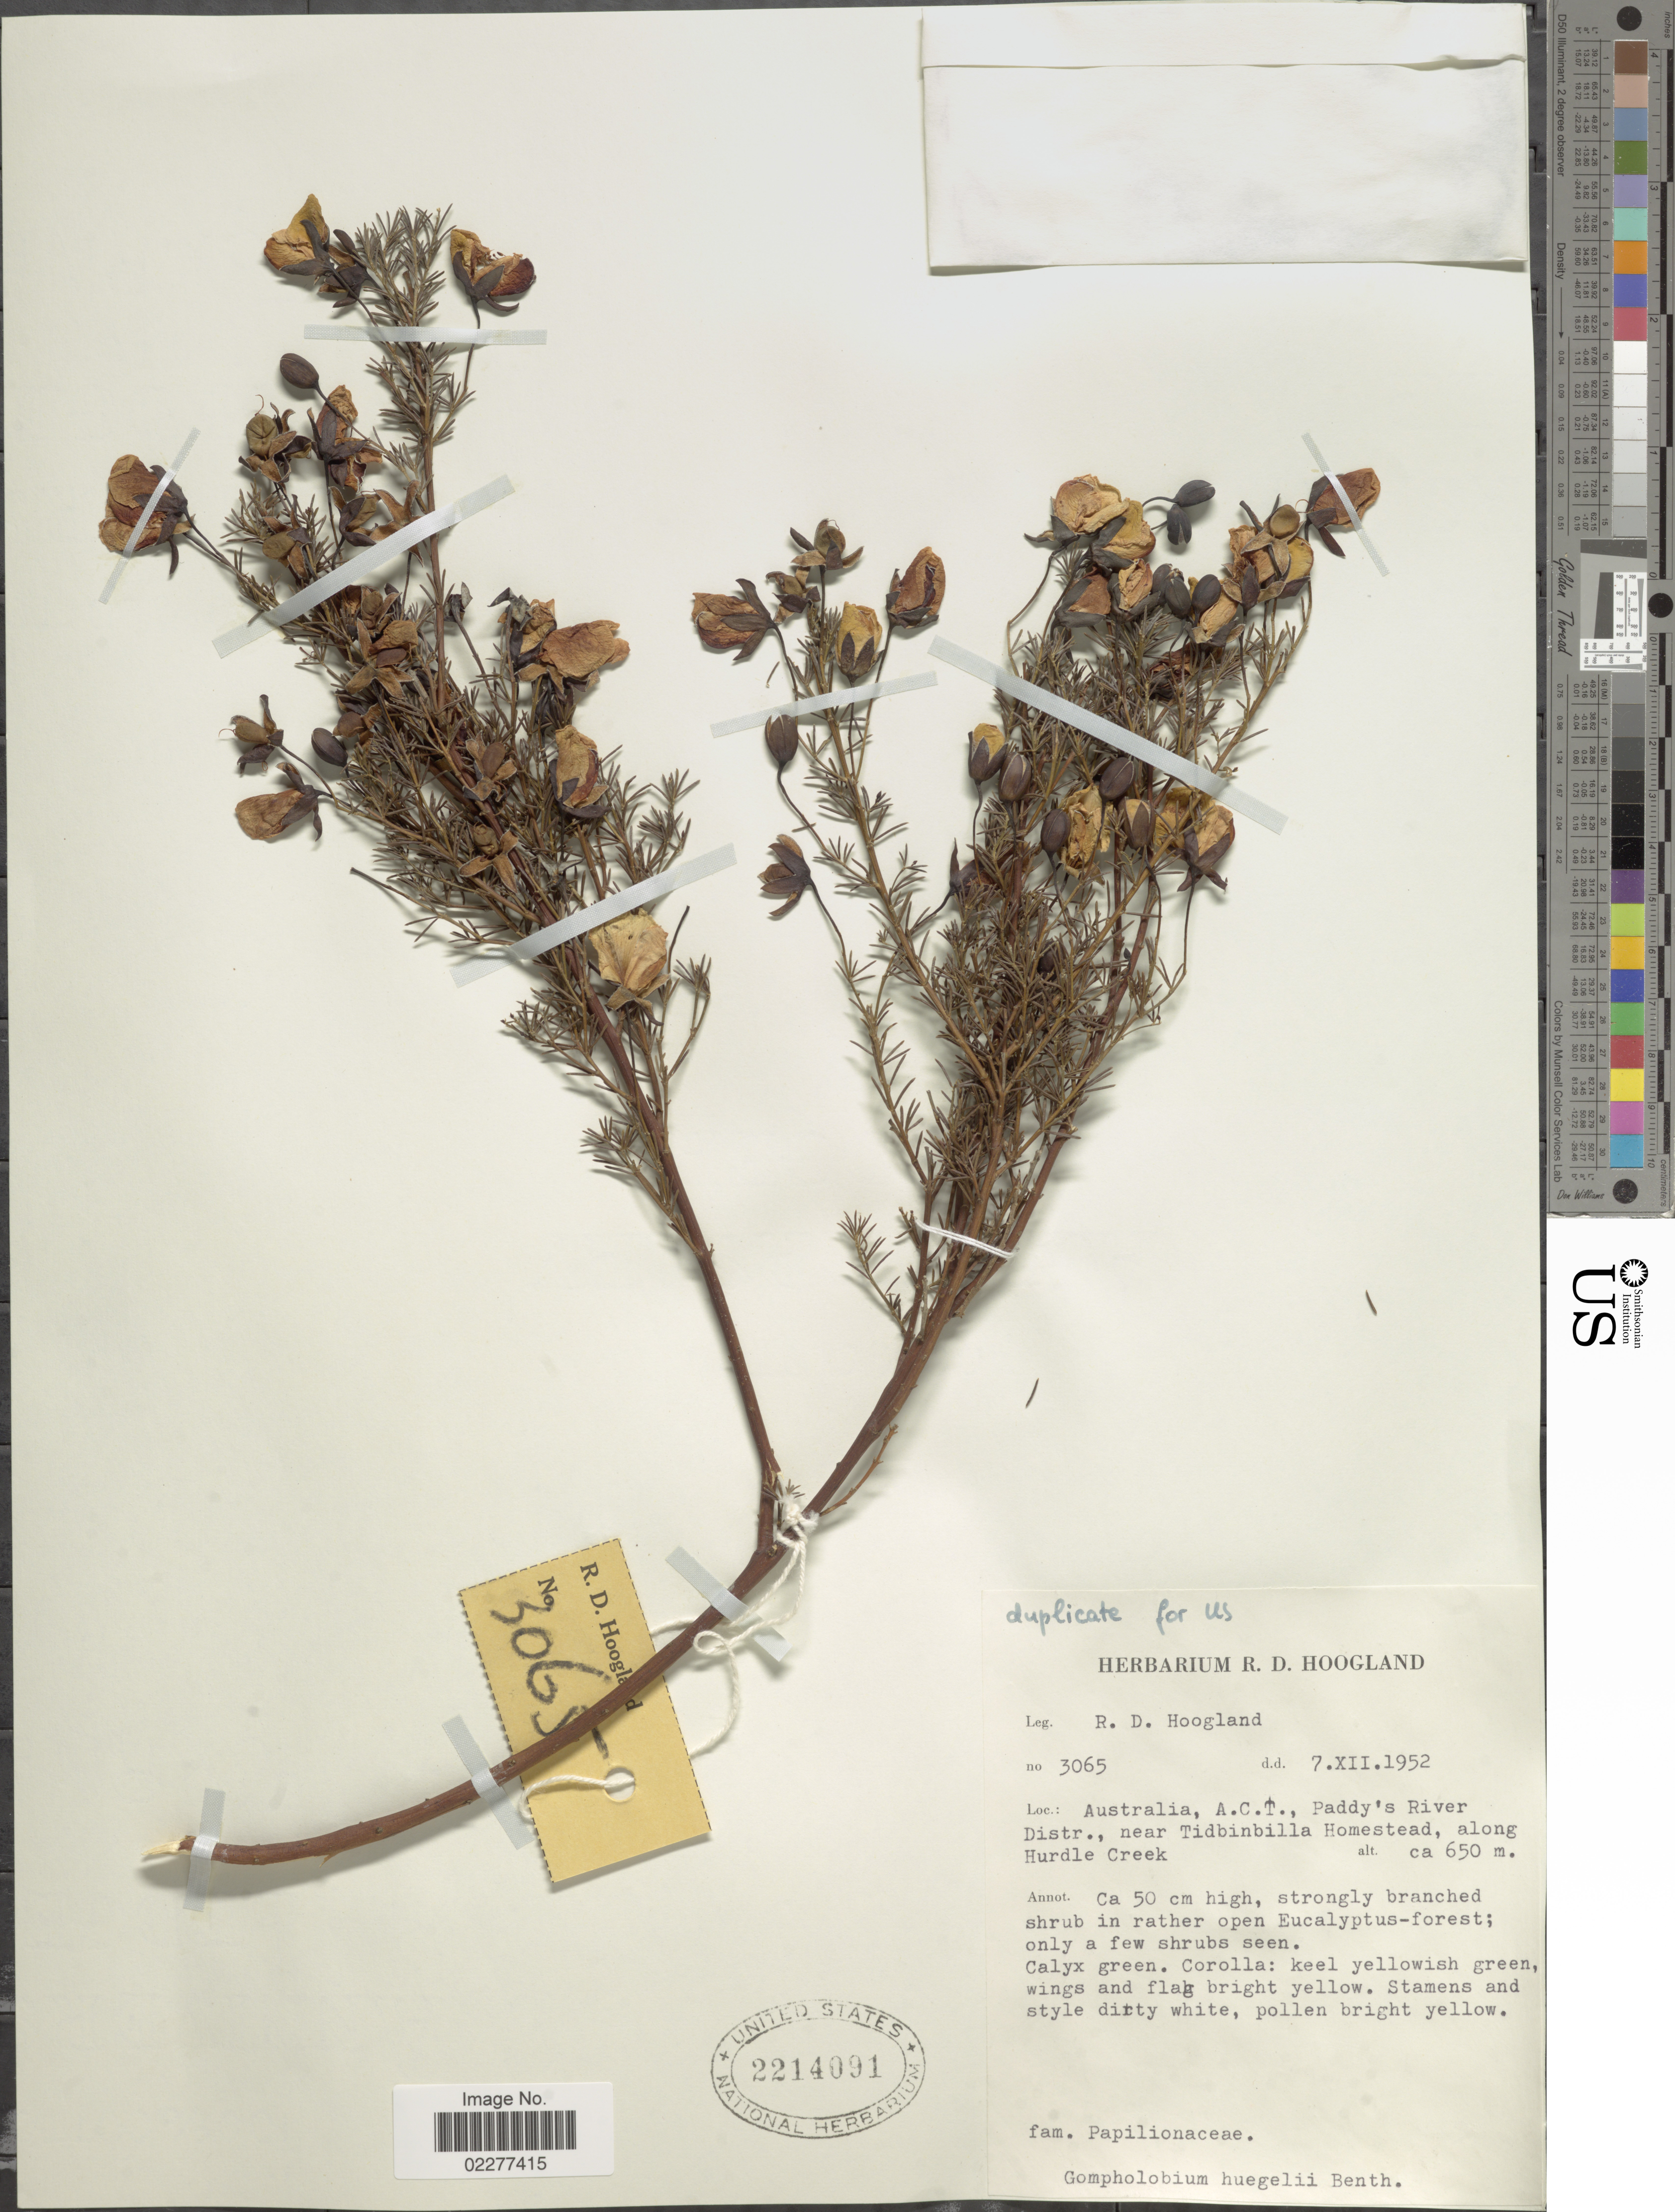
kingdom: Plantae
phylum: Tracheophyta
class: Magnoliopsida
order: Fabales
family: Fabaceae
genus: Gompholobium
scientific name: Gompholobium huegelii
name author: Benth.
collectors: R. D. Hoogland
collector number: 3065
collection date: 1952-12-07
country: Australia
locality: A.C.T.., Paddy's River Distr., near Tidbinbilla Homestead, along Hurdle Creek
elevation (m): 650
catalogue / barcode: US 2214091